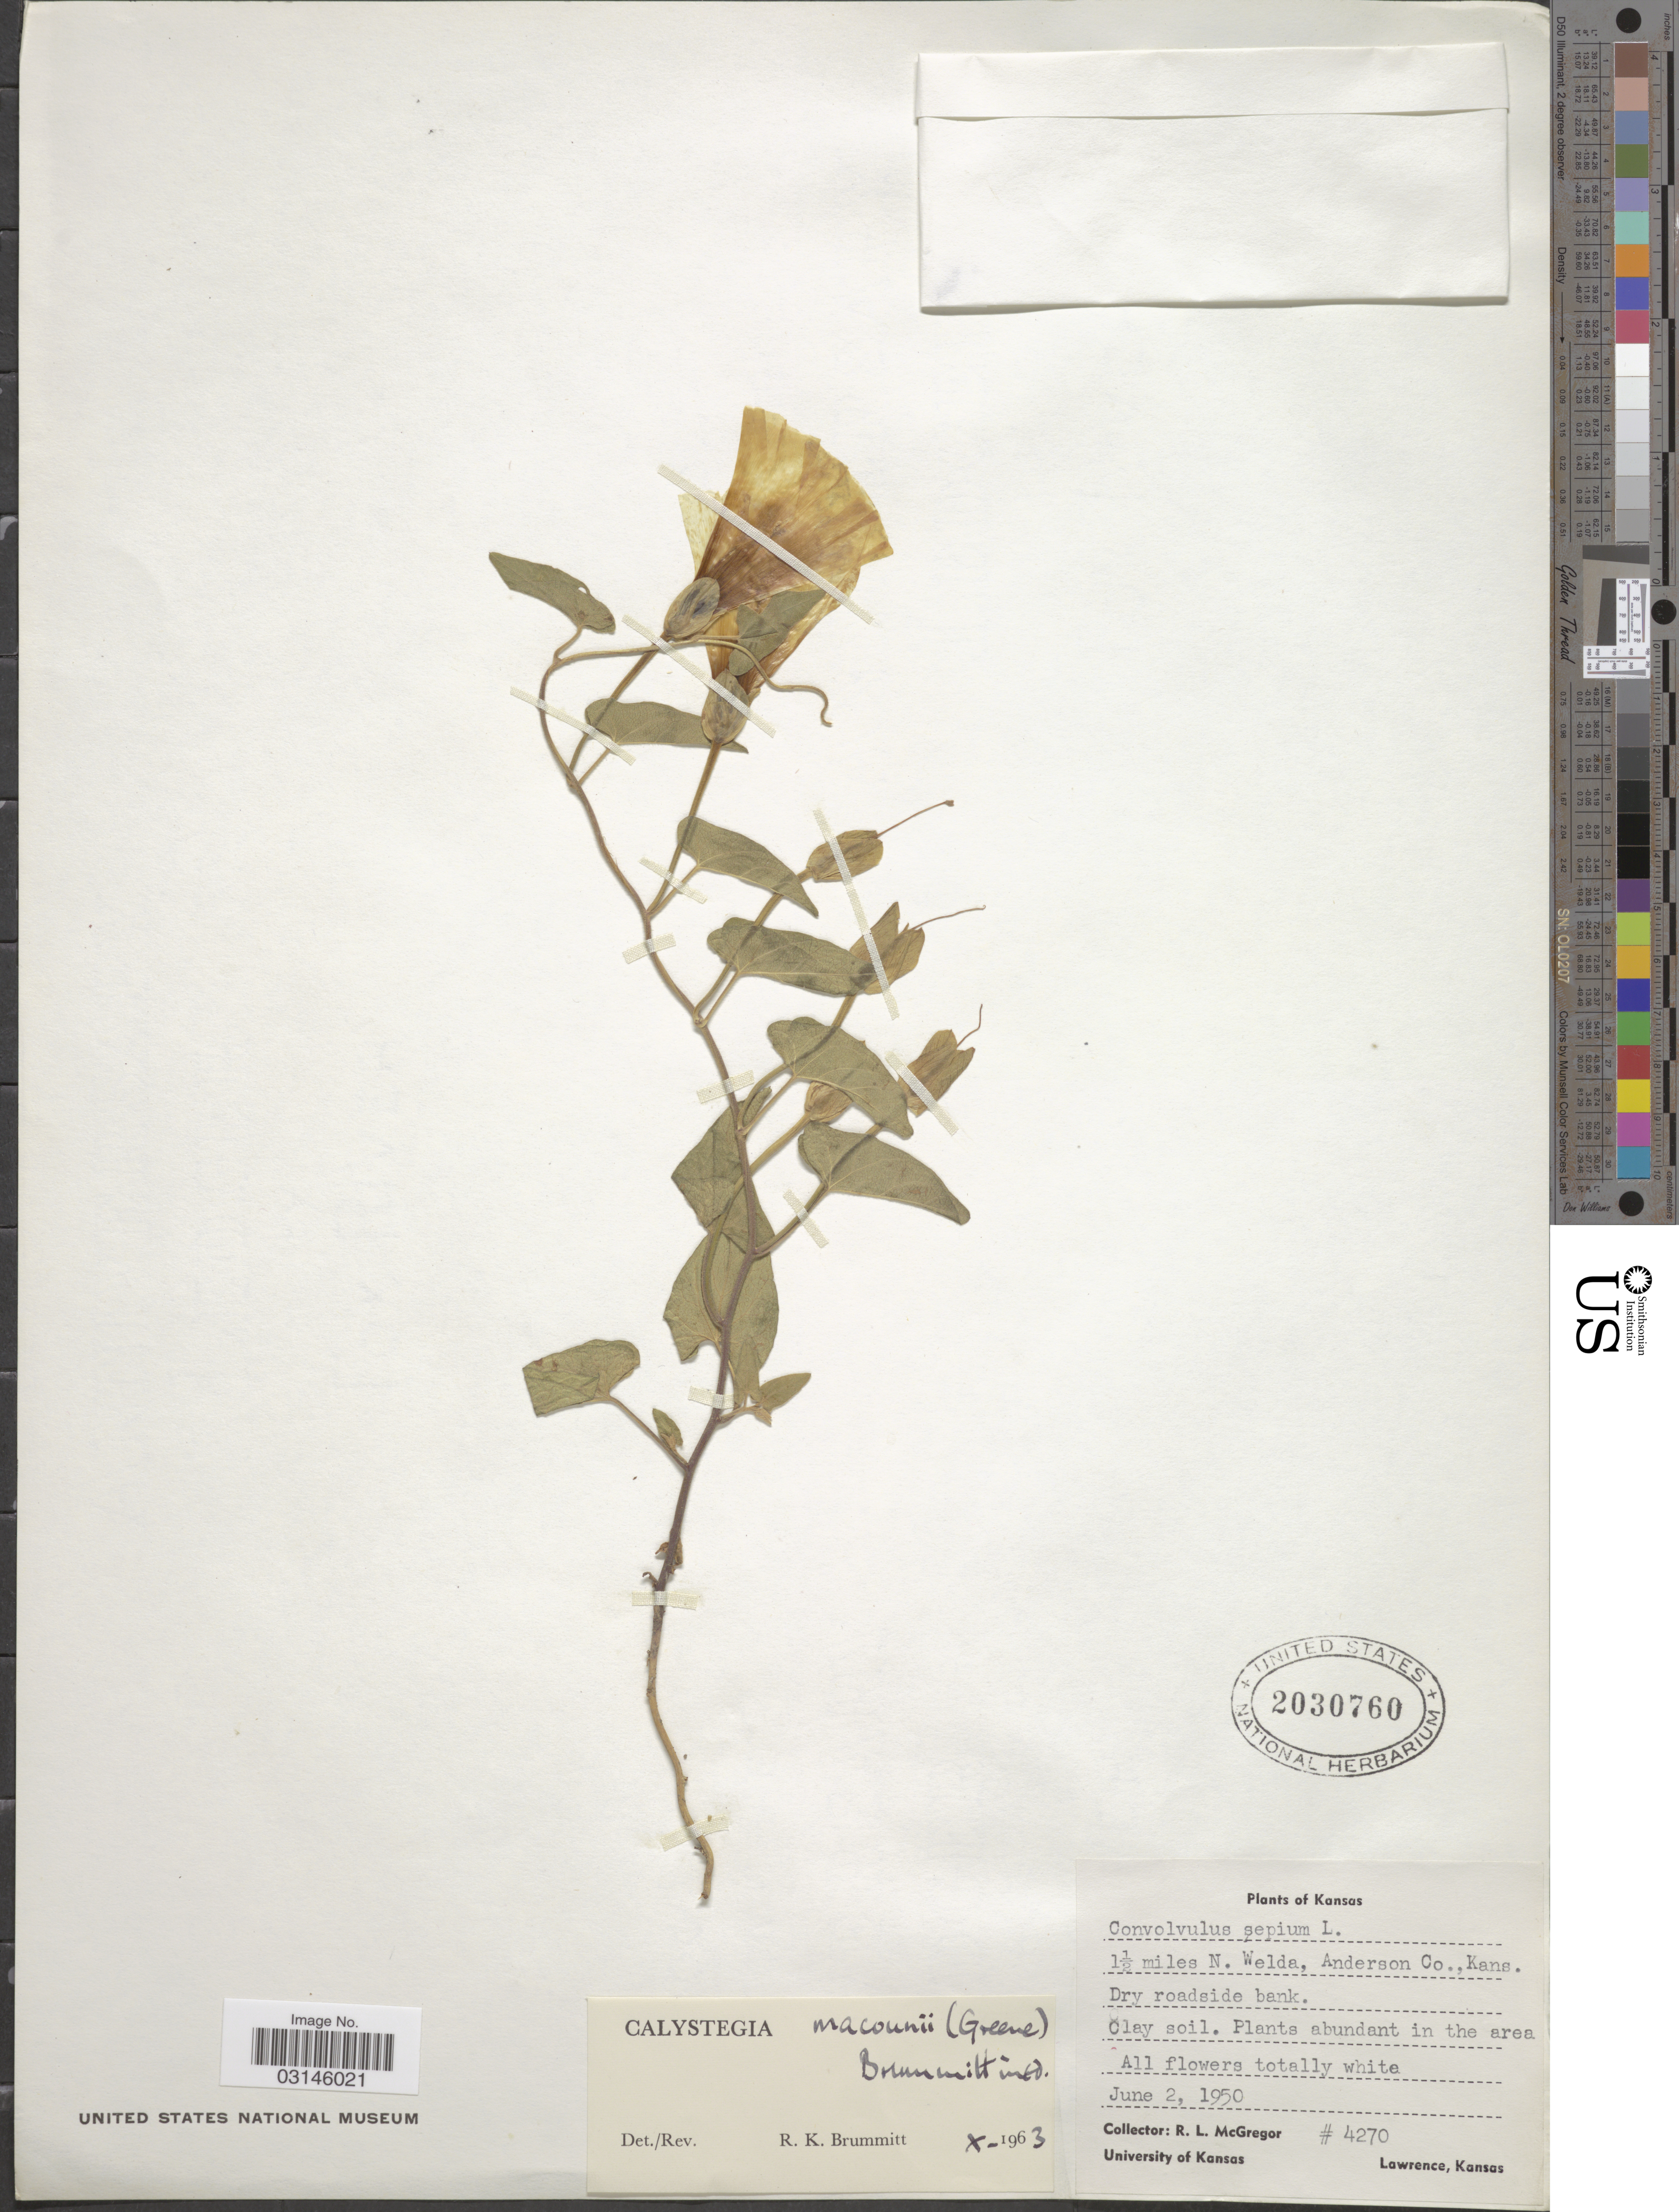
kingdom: Plantae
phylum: Tracheophyta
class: Magnoliopsida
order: Solanales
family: Convolvulaceae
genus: Calystegia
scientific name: Calystegia macounii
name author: (Greene) Brummitt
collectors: R. McGregor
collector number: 4270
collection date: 1950-06-02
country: United States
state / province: Kansas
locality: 1½ miles N. Welda, Anderson Co.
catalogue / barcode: US 2030760